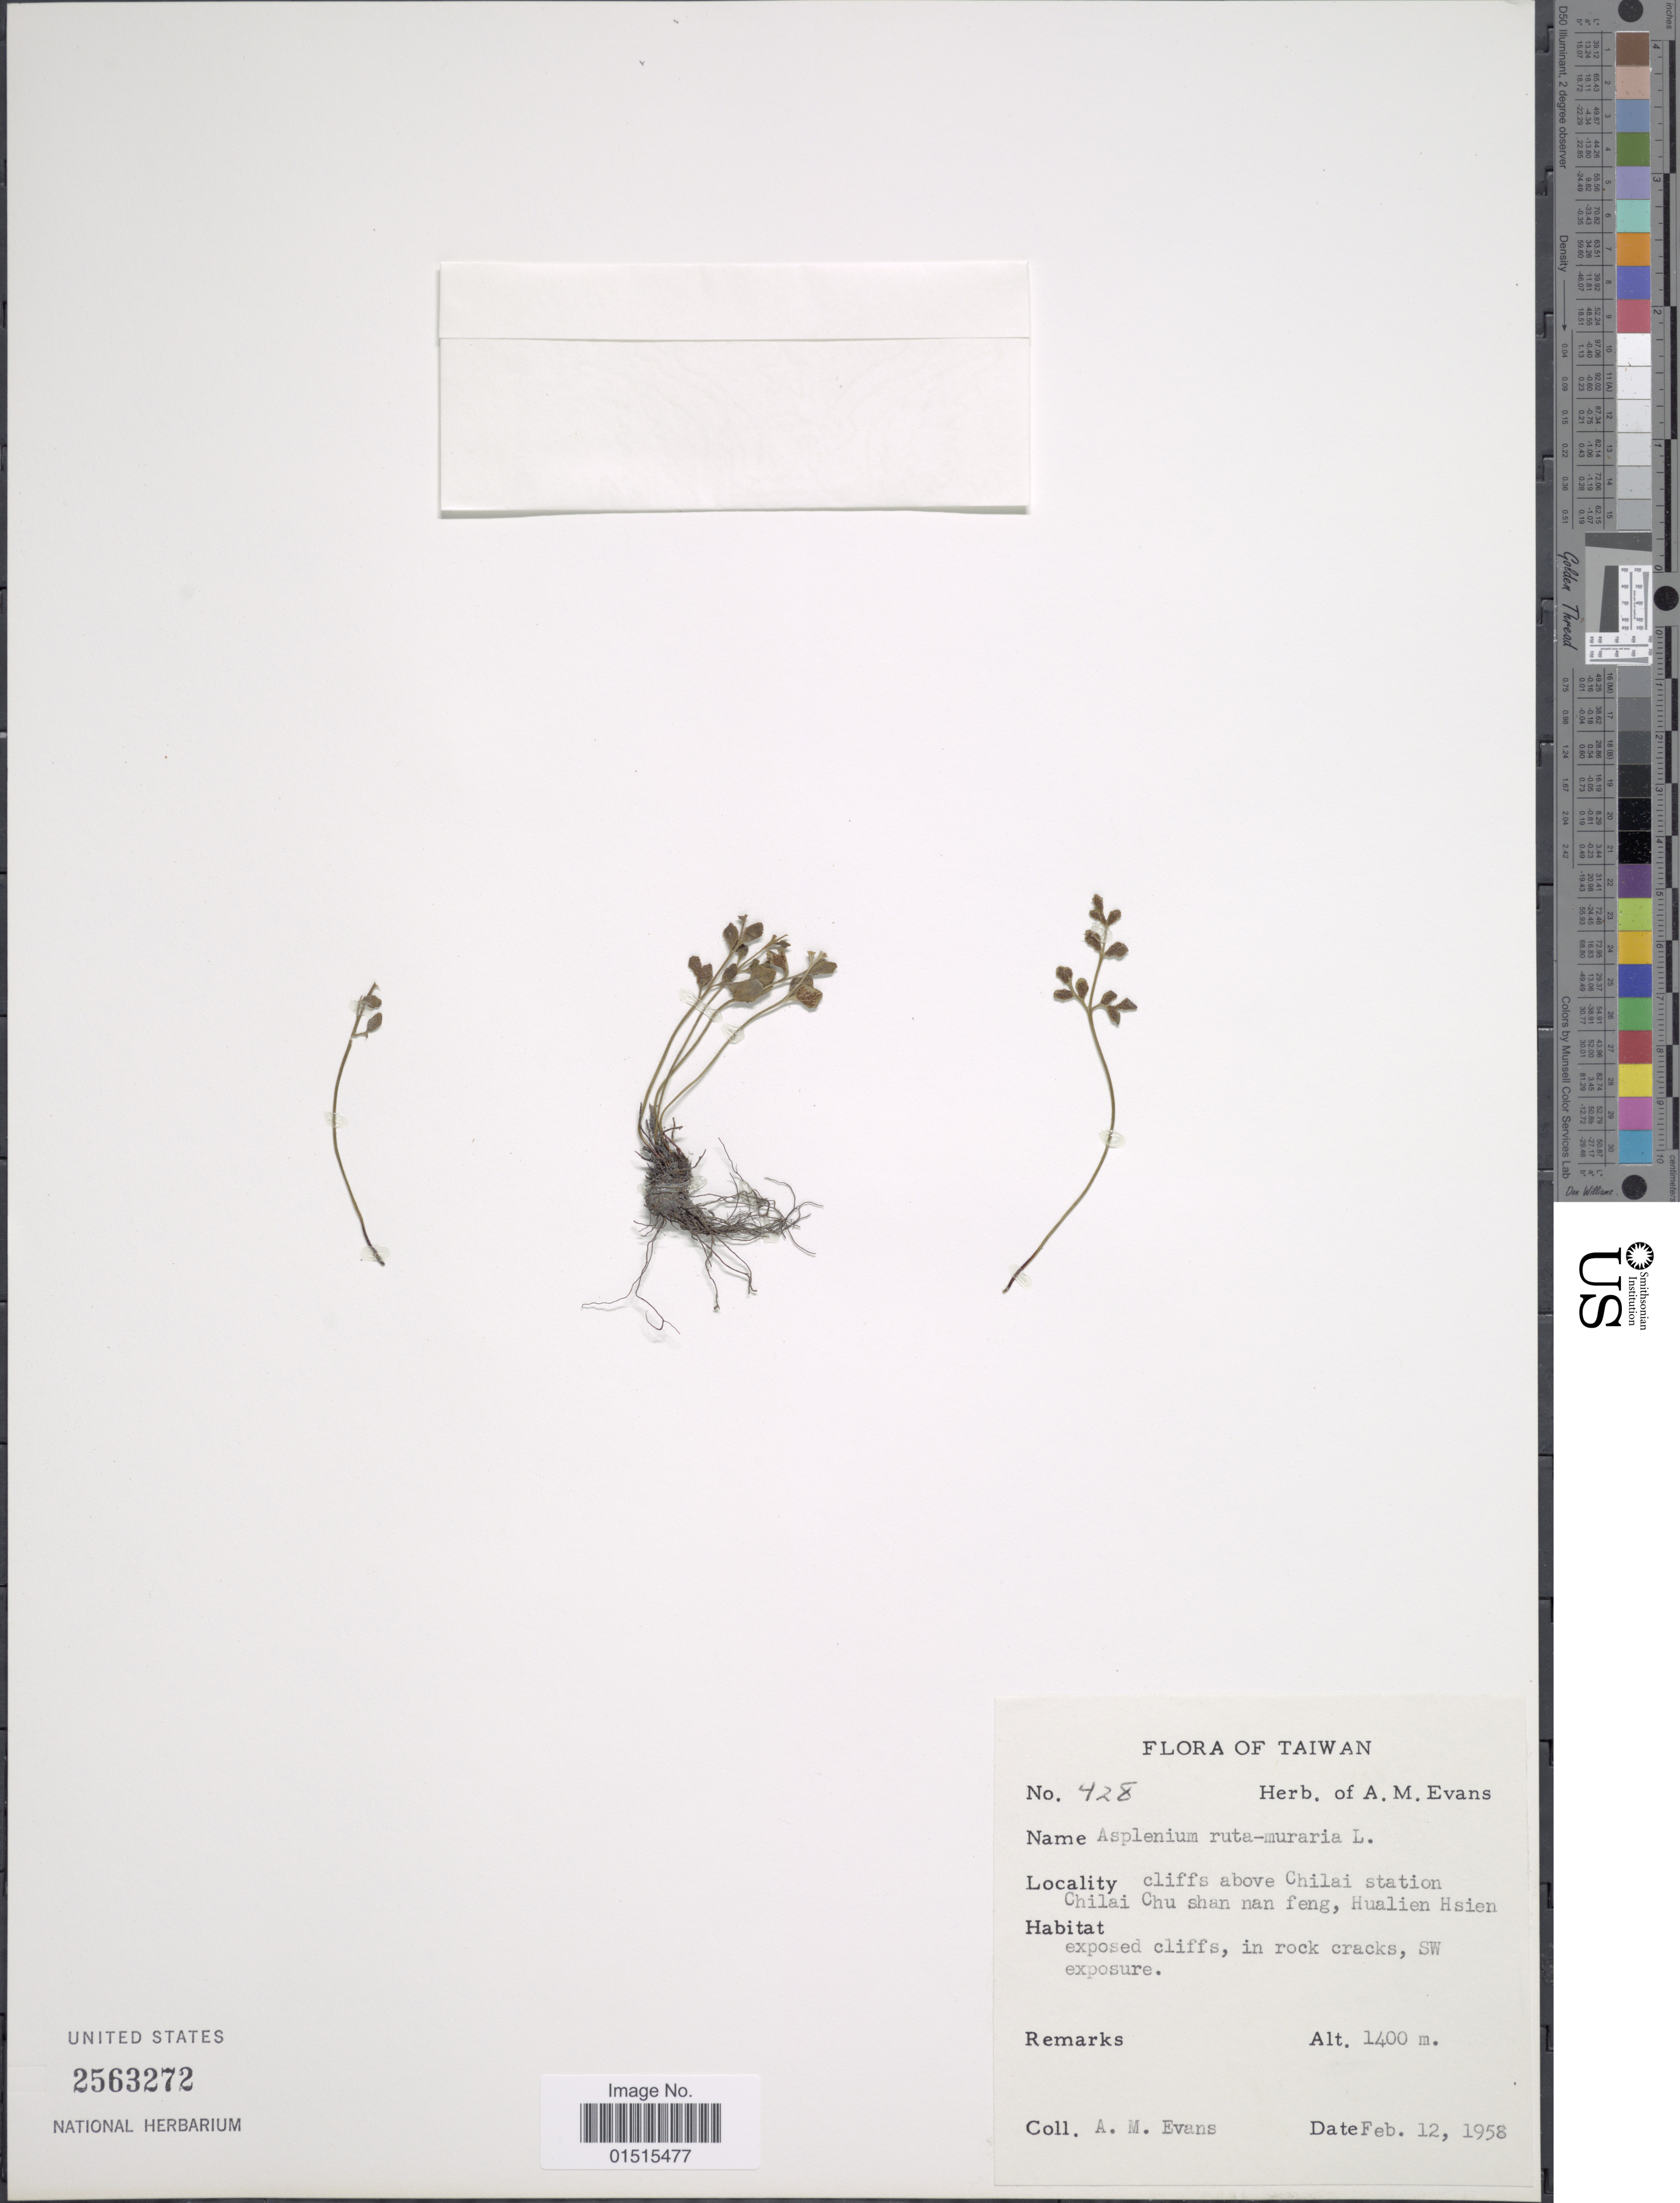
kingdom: Plantae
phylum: Tracheophyta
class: Polypodiopsida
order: Polypodiales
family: Aspleniaceae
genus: Asplenium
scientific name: Asplenium ruta-muraria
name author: L.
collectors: A. M. Evans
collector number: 428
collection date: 1958-02-12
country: Taiwan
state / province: Hualien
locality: Cliffs above Chilai station, Chilai Chu shan nan feng, Hualien Hsien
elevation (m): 1400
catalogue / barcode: US 2563272